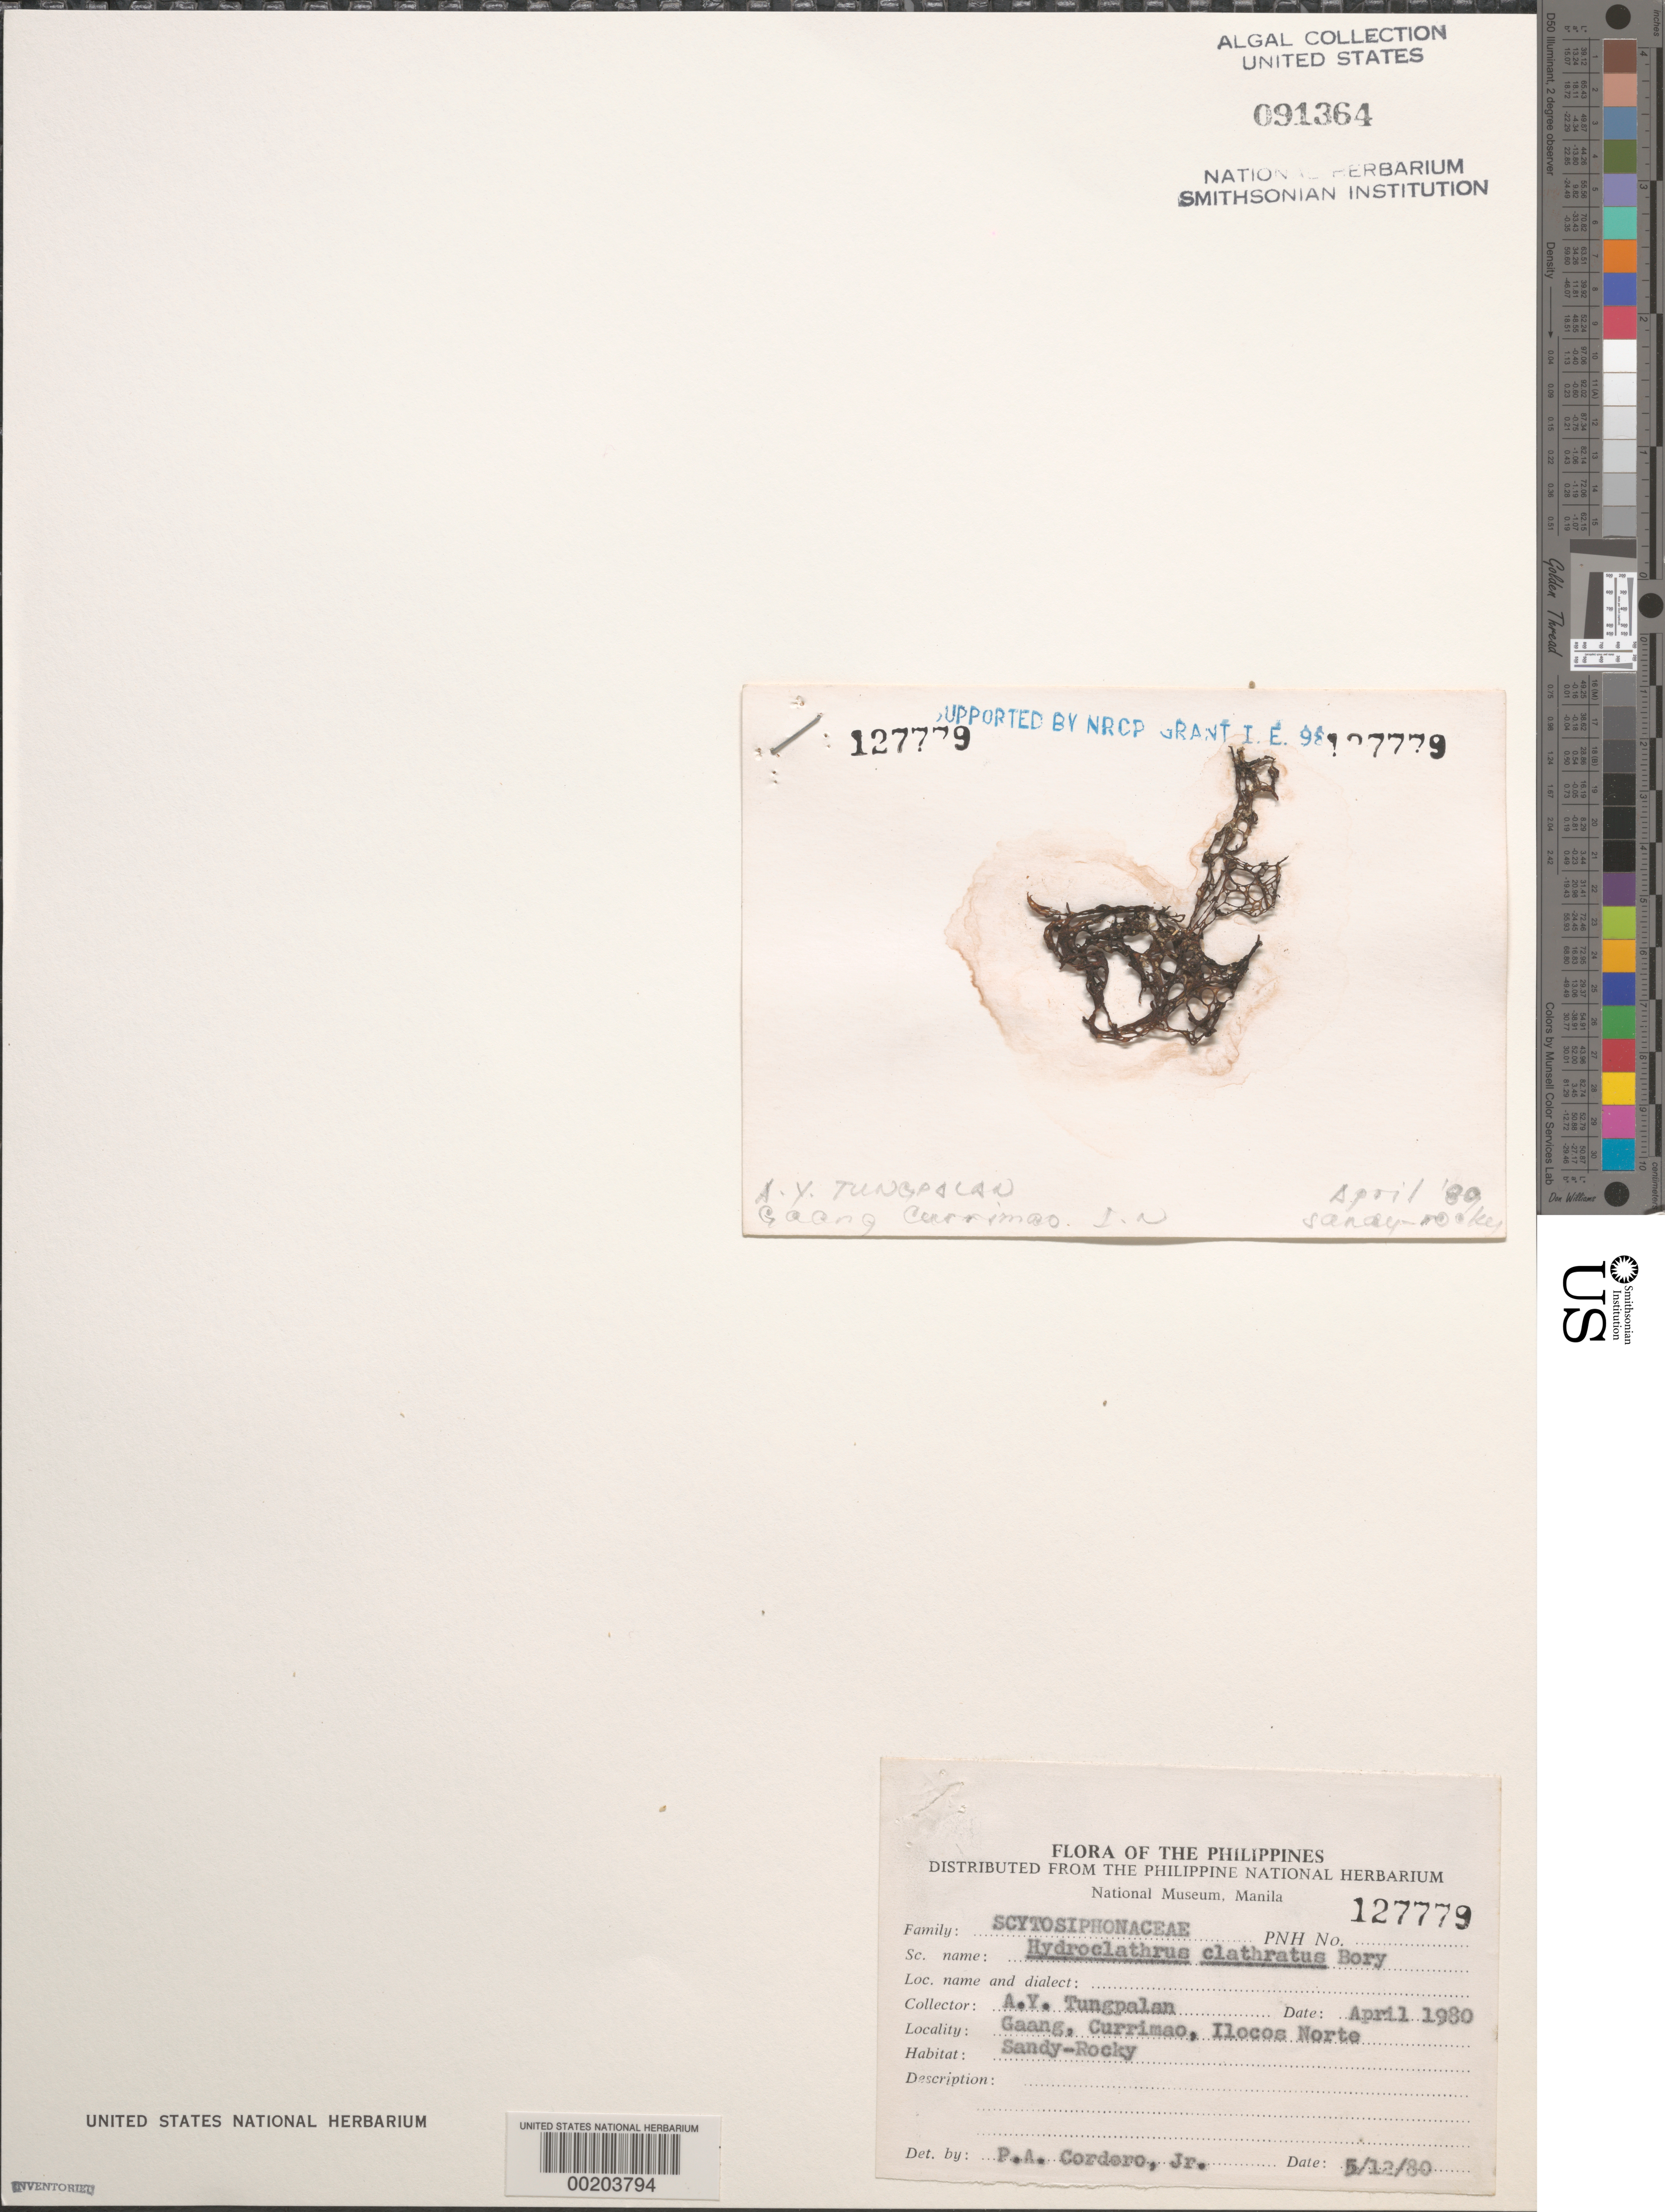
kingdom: Chromista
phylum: Ochrophyta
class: Phaeophyceae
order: Scytosiphonales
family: Scytosiphonaceae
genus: Hydroclathrus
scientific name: Hydroclathrus clathratus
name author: (C. Agardh) M. Howe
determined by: Cordero, P. A., Jr.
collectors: A. Tungpalan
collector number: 127779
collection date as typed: Apr 1980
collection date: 1980-04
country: Philippines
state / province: Ilocos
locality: Gaang, currimao, ilocos norte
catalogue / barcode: US 91364